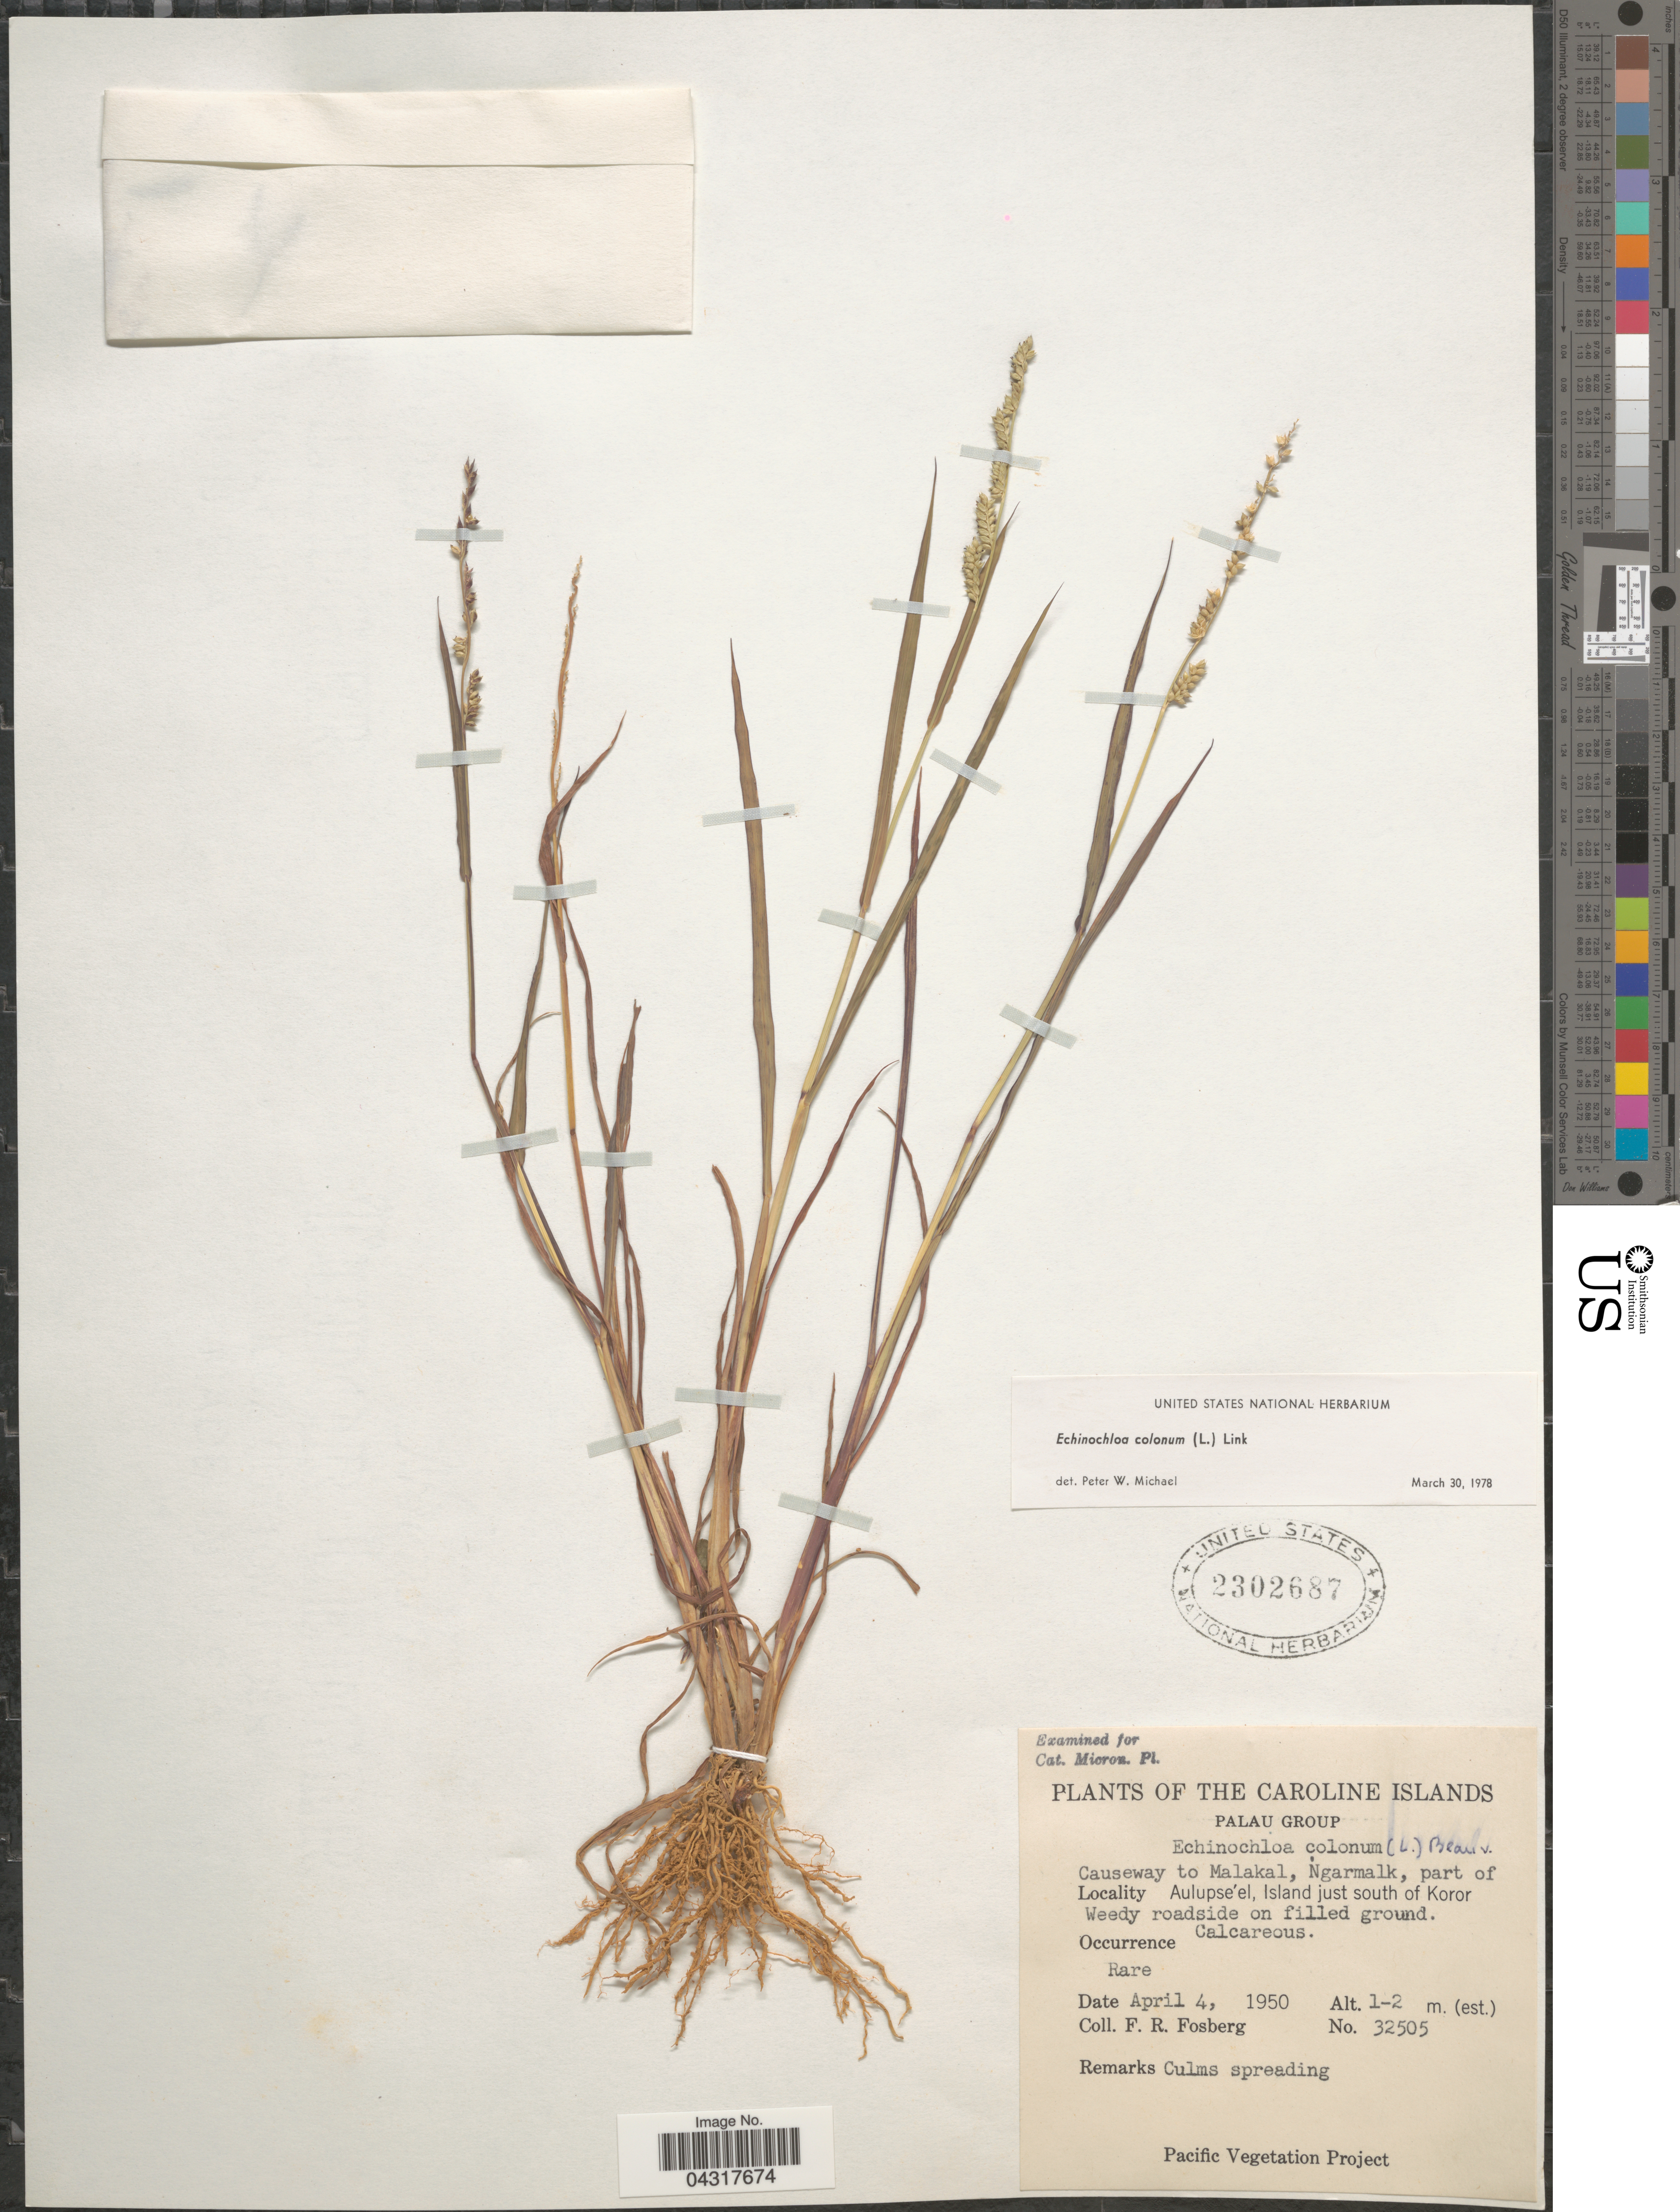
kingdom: Plantae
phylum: Tracheophyta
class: Liliopsida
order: Poales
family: Poaceae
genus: Echinochloa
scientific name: Echinochloa colona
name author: (L.) Link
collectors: F. R. Fosberg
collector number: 32505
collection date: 1950-04-04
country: Palau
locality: Caroline Islands. Palau Group. Causeway to Malakal, Ngarmalk, part of Aulupse'el Island just south of Koror.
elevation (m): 1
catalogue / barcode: US 2302687